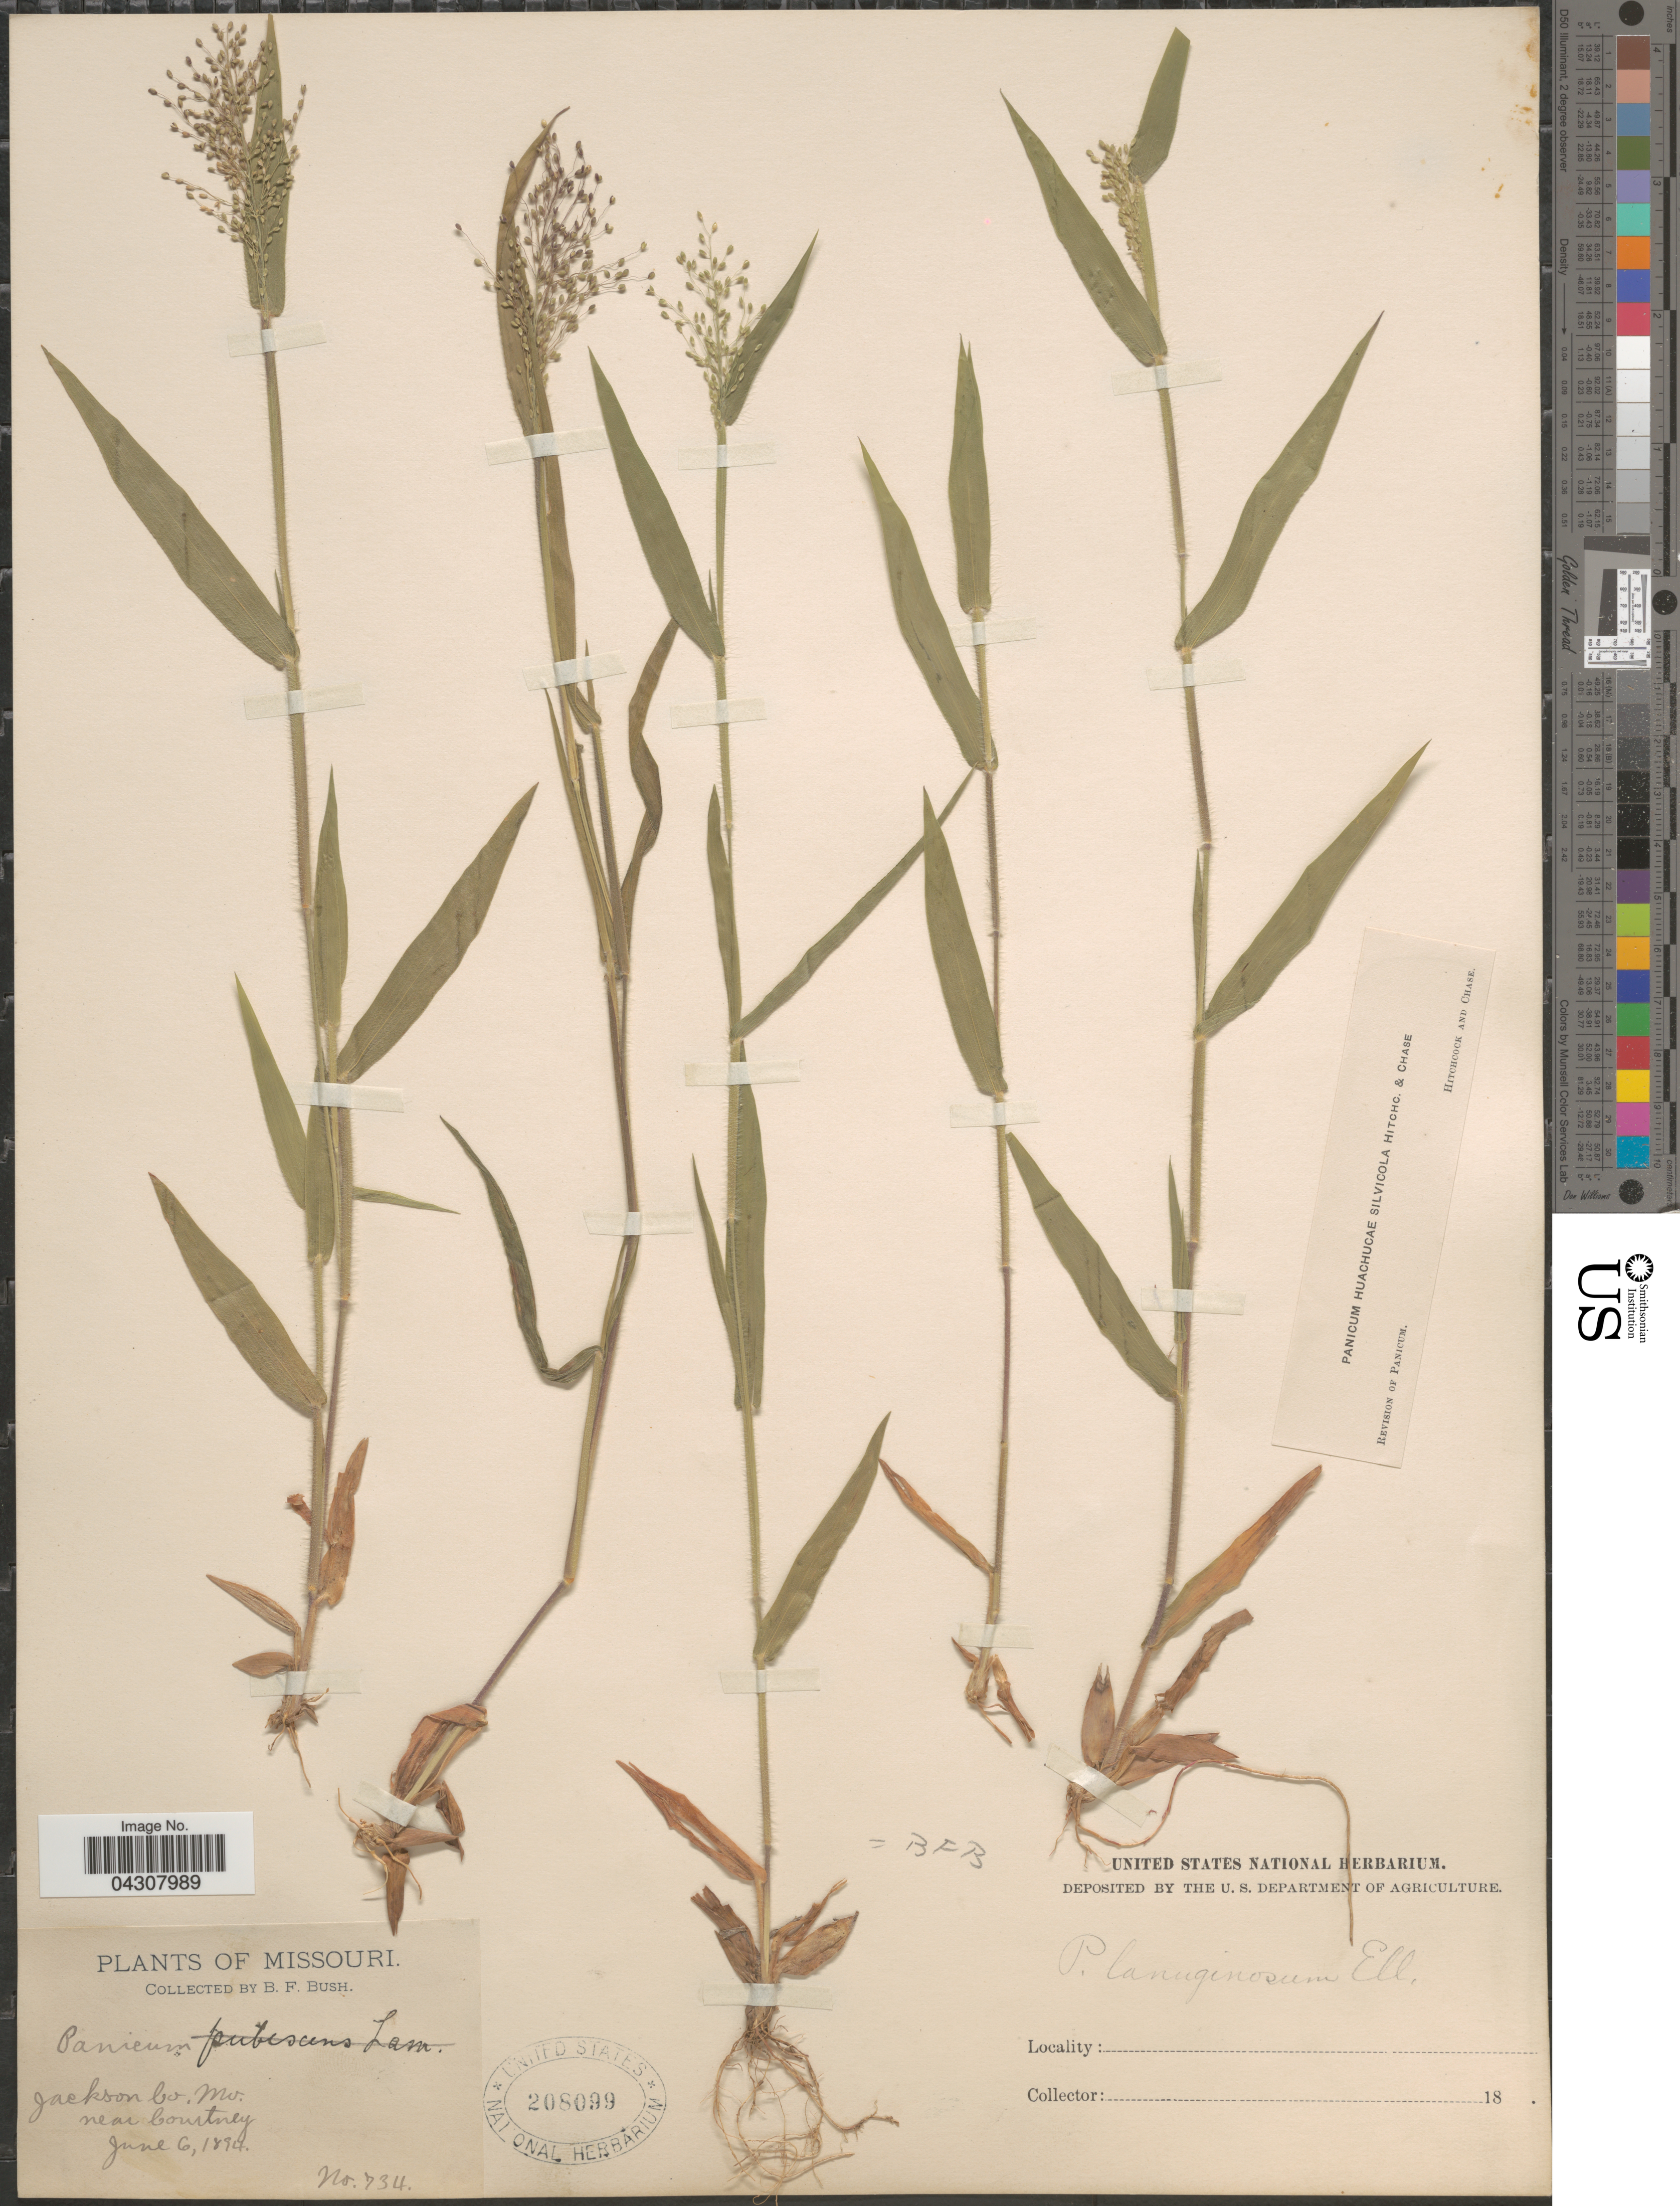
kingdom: Plantae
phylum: Tracheophyta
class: Liliopsida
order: Poales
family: Poaceae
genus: Dichanthelium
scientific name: Dichanthelium acuminatum var. acuminatum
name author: (Sw.) Gould & C.A. Clark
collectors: B. F. Bush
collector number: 734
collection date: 1894-06-06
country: United States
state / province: Missouri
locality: Jackson Co. near Courtney.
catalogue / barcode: US 208099